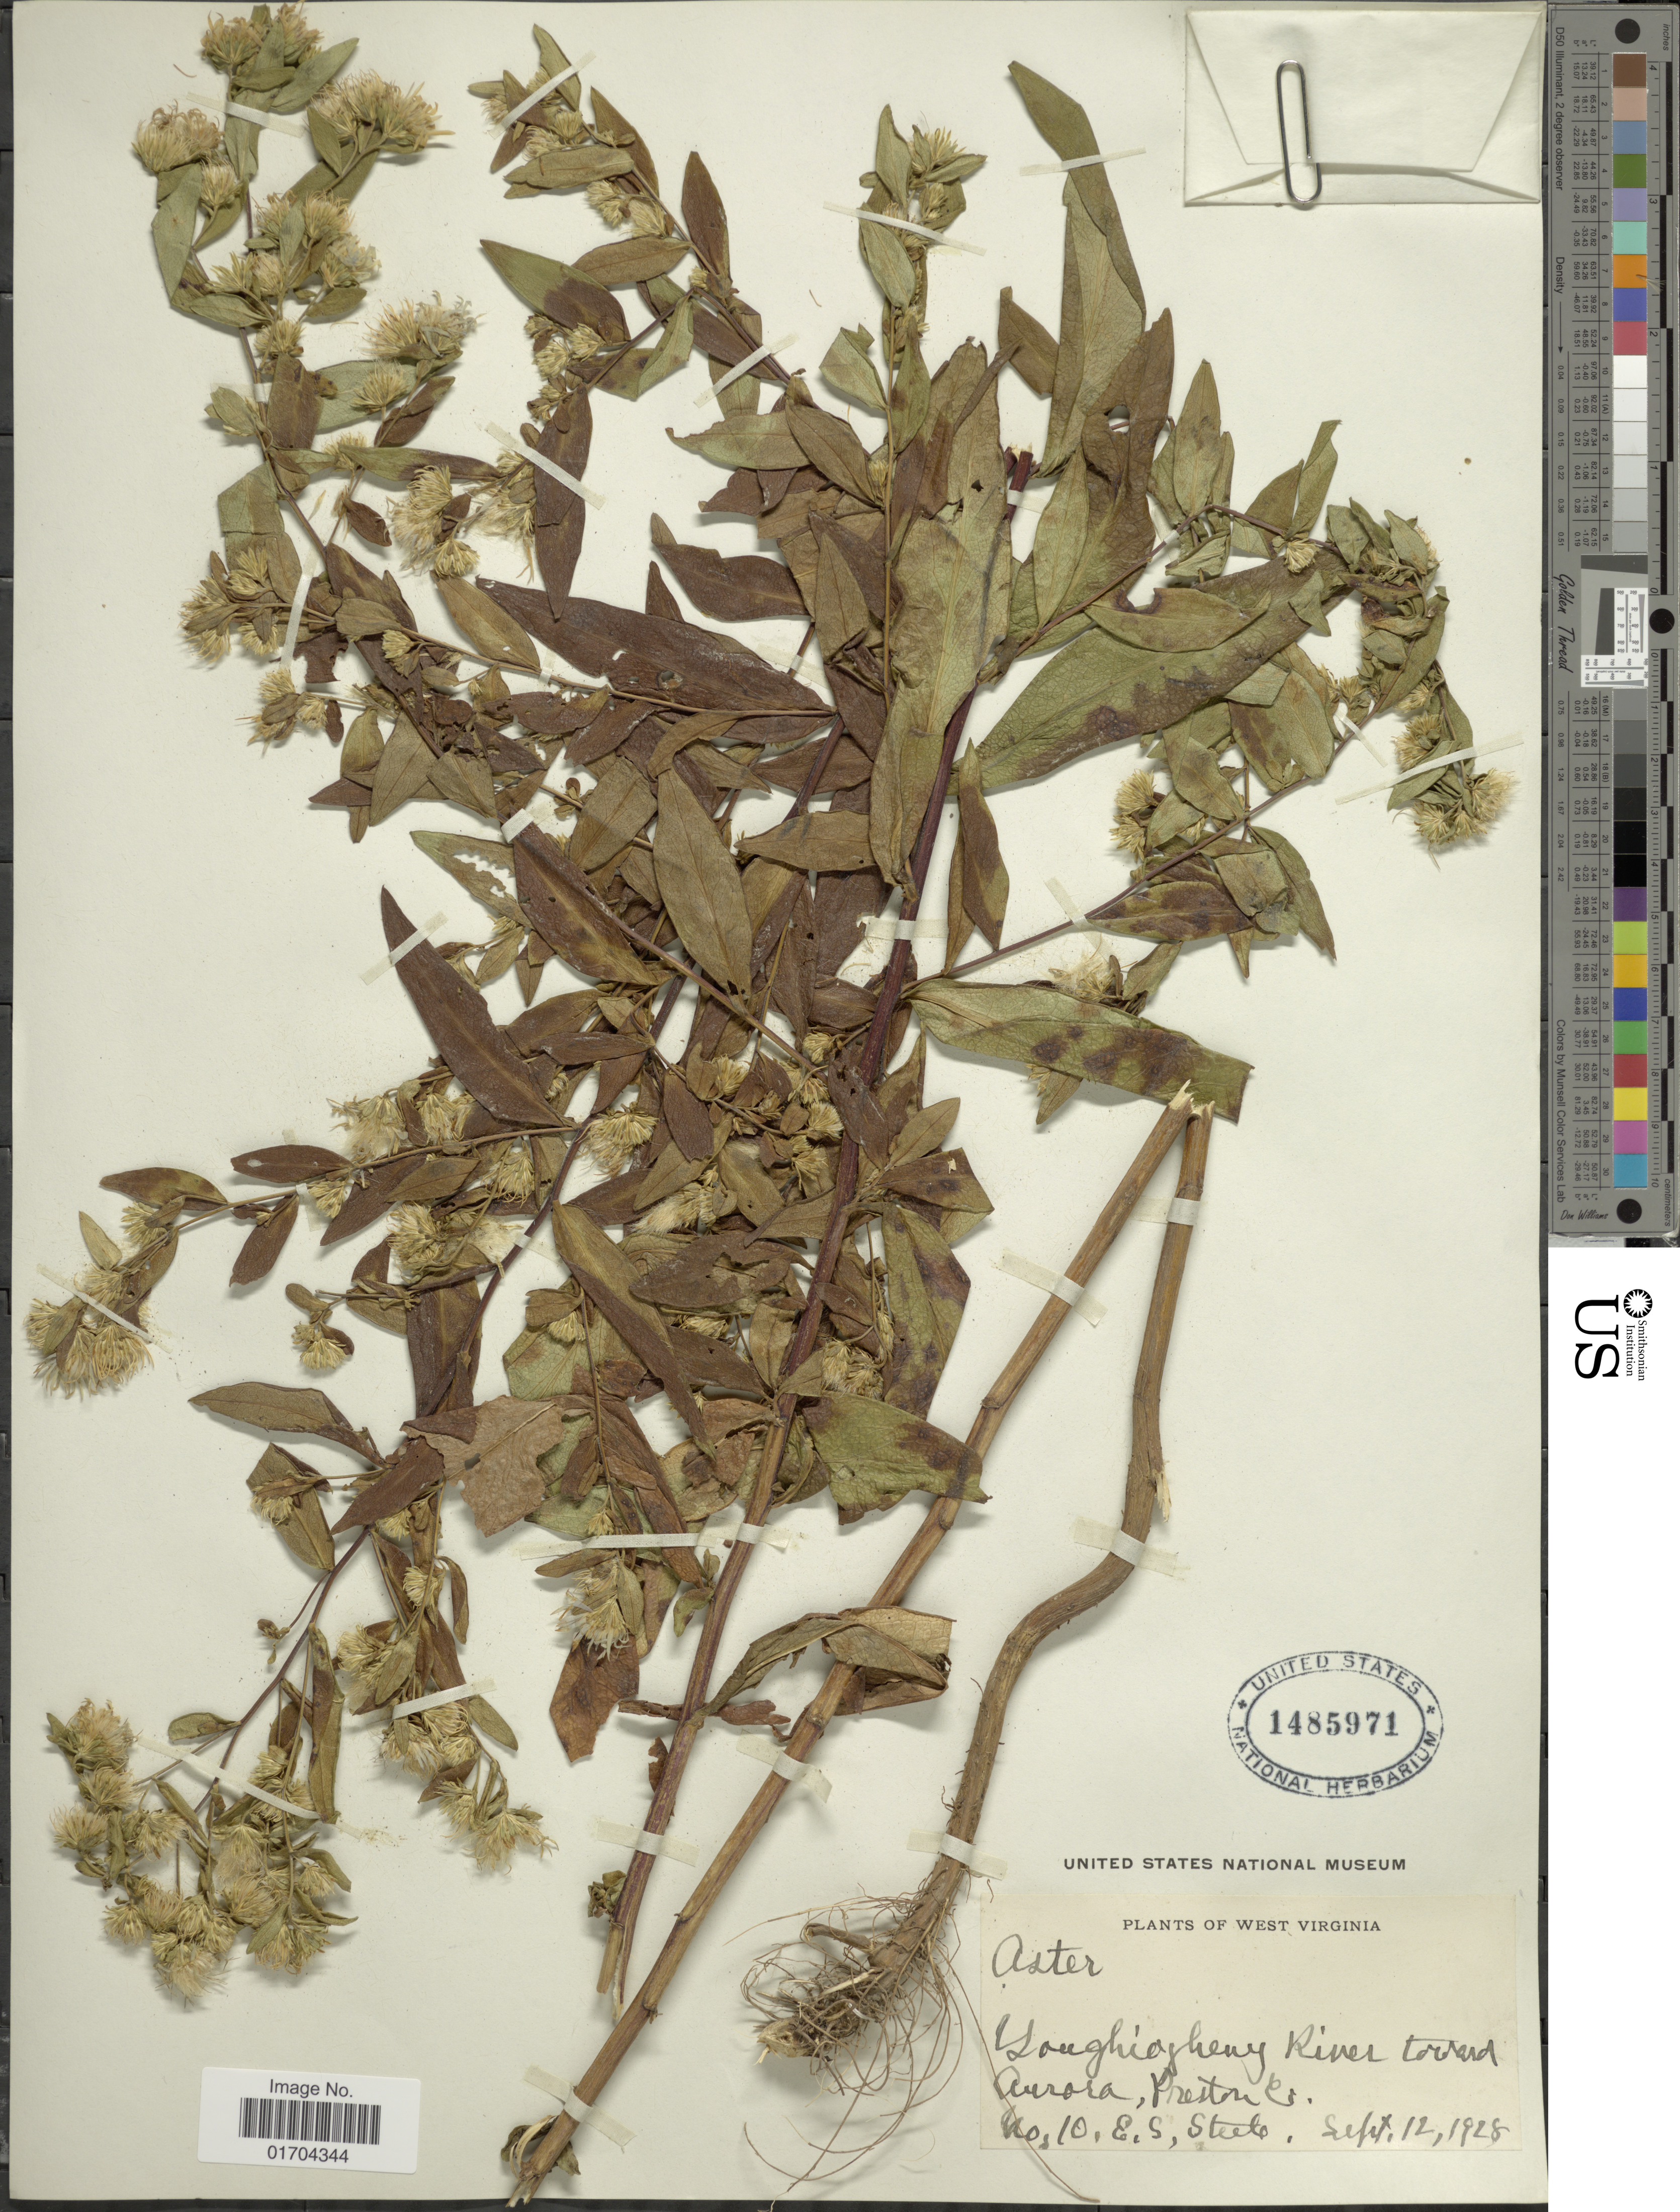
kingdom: Plantae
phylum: Tracheophyta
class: Magnoliopsida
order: Asterales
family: Asteraceae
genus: Symphyotrichum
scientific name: Symphyotrichum sp.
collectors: E. Steele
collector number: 10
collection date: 1928-09-12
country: United States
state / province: West Virginia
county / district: Preston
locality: Youghiogheny River, toward Aurora.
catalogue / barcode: US 1485971